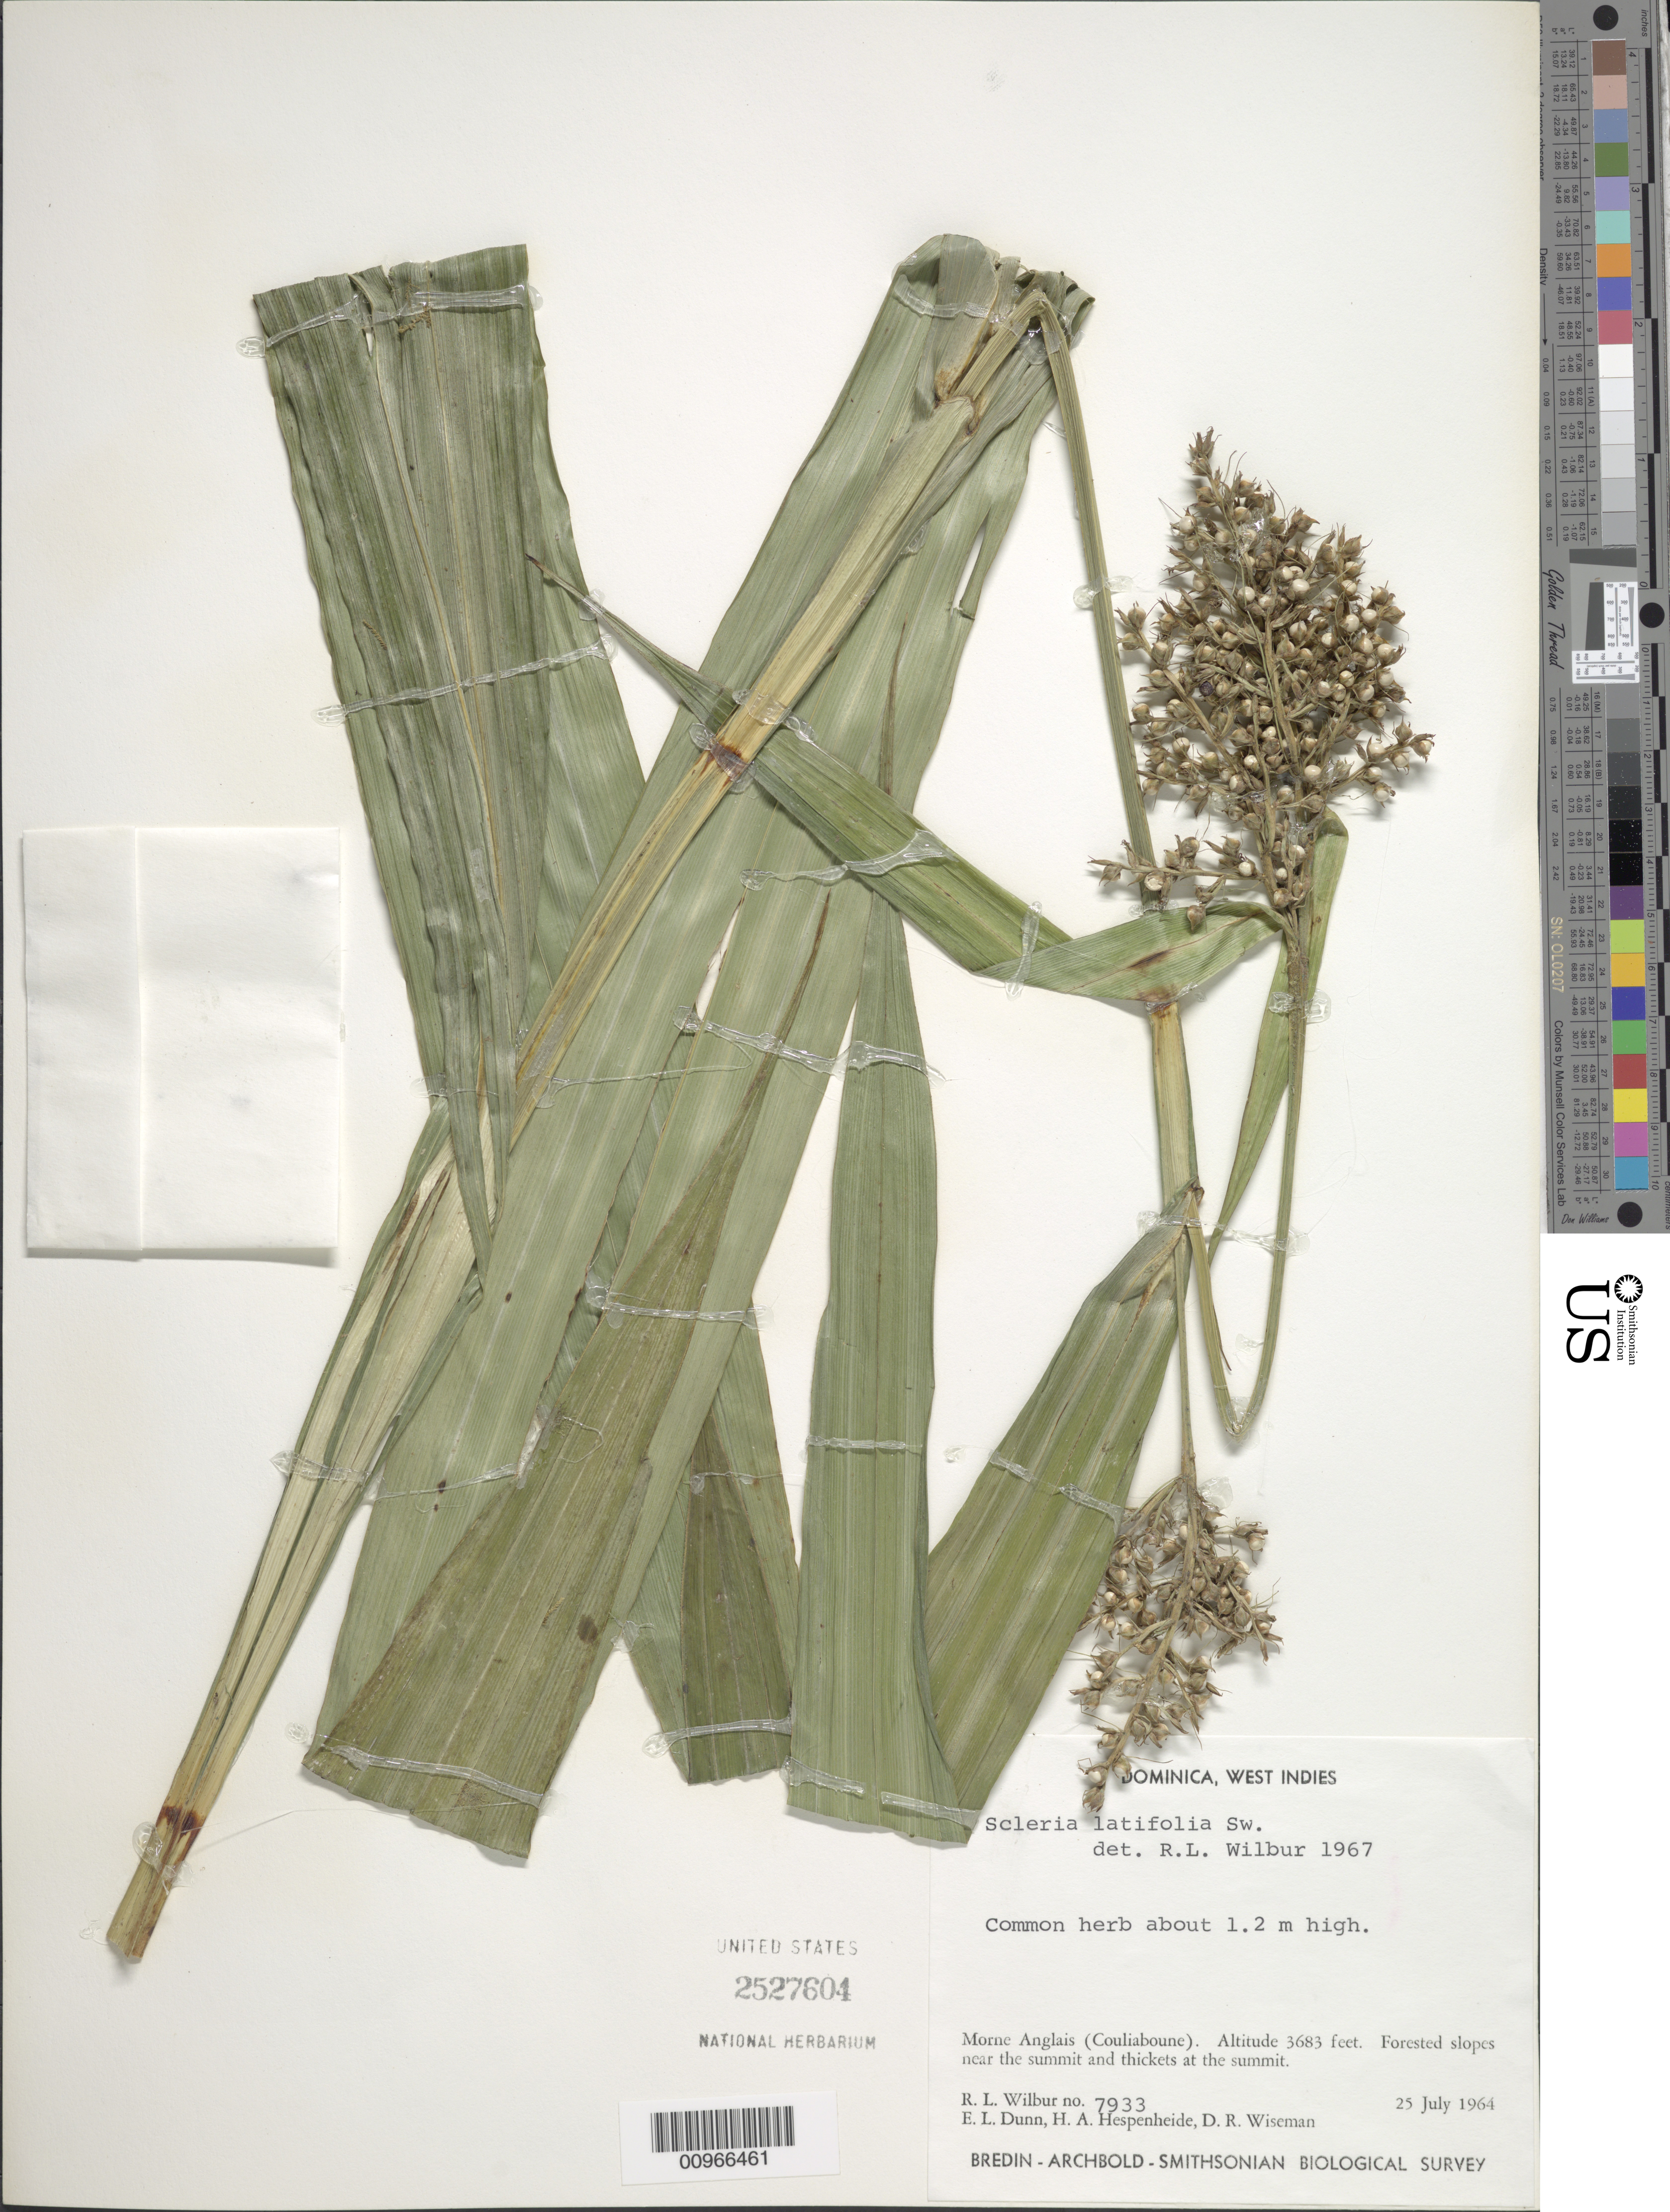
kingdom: Plantae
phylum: Tracheophyta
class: Liliopsida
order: Poales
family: Cyperaceae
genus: Scleria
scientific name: Scleria latifolia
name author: Sw.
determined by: Wilbur, R. L.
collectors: R. L. Wilbur, E. Dunn, H. A. Hespenheide & D. R. Wiseman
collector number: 7933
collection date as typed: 25 Jul 1964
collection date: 1964-07-25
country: Dominica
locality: Morne Anglais (Couliaboune)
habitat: Forested slopes near the summit and thickets at the summit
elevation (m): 1123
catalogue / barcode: US 2527604